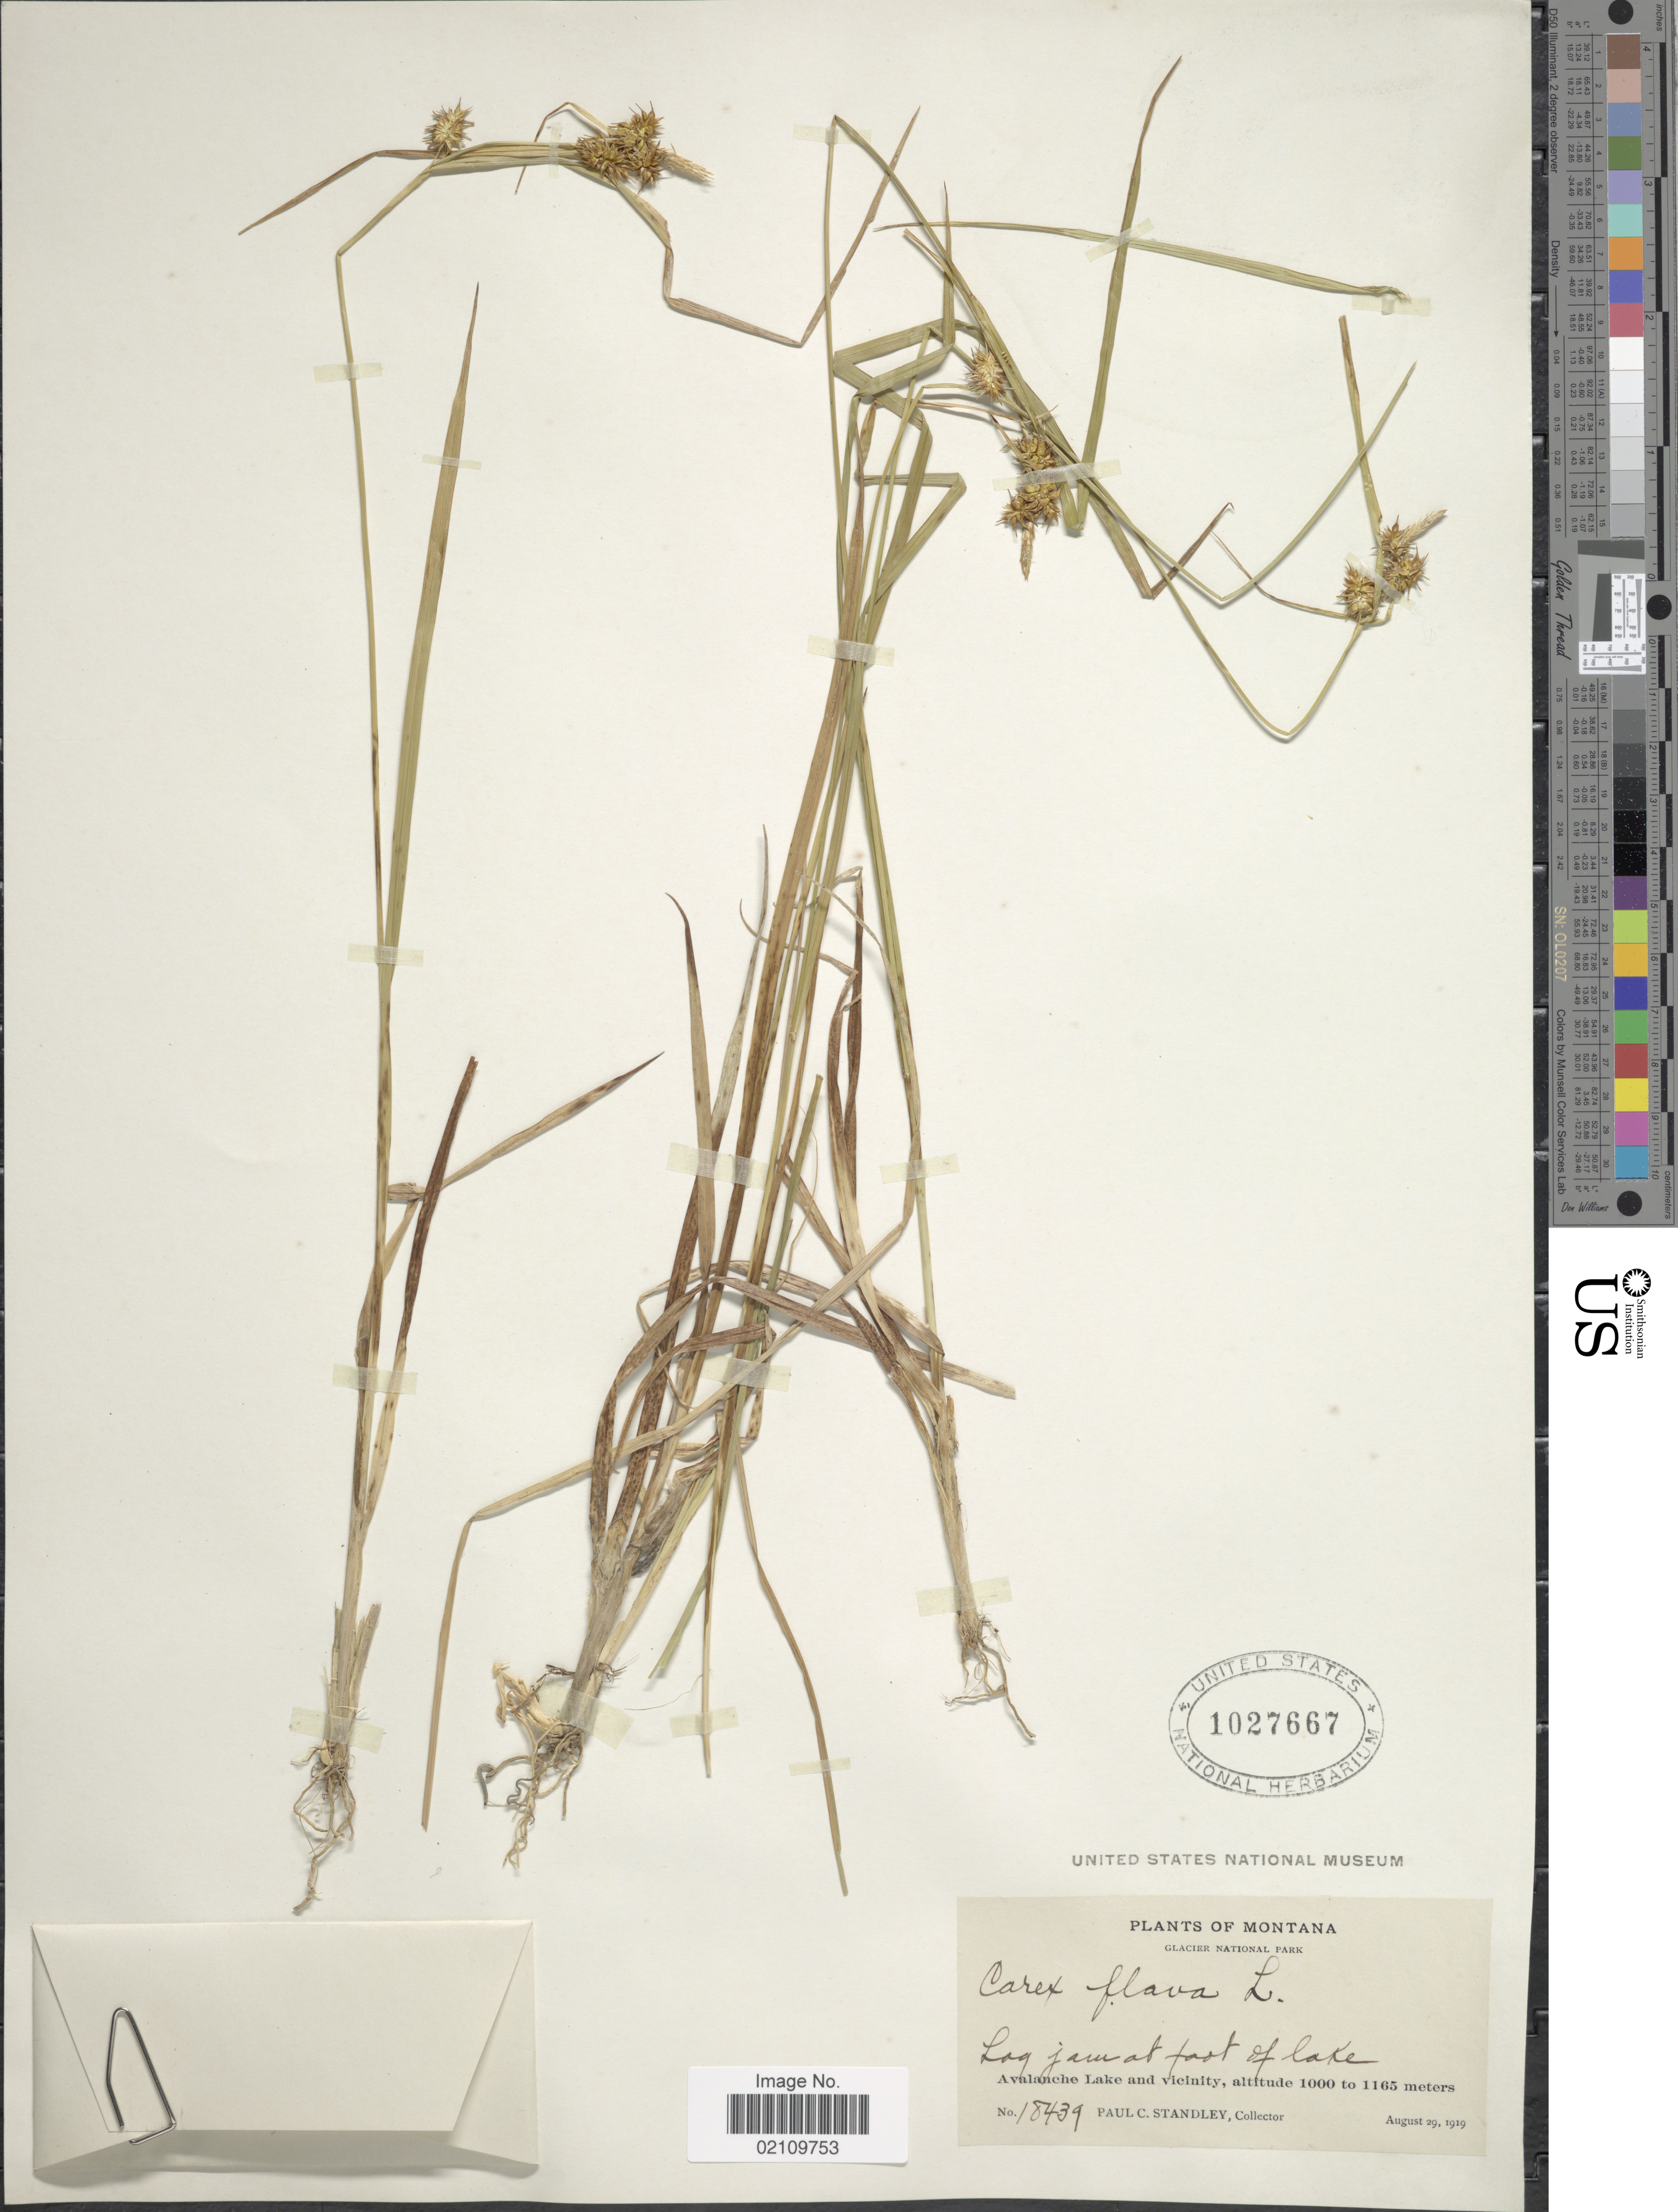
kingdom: Plantae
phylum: Tracheophyta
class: Liliopsida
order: Poales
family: Cyperaceae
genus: Carex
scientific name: Carex flava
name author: L.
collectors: P. C. Standley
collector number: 18439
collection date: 1919-08-29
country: United States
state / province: Montana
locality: Glacier National Park. Avalanche Lake and vicinity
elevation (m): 1000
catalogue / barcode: US 1027667